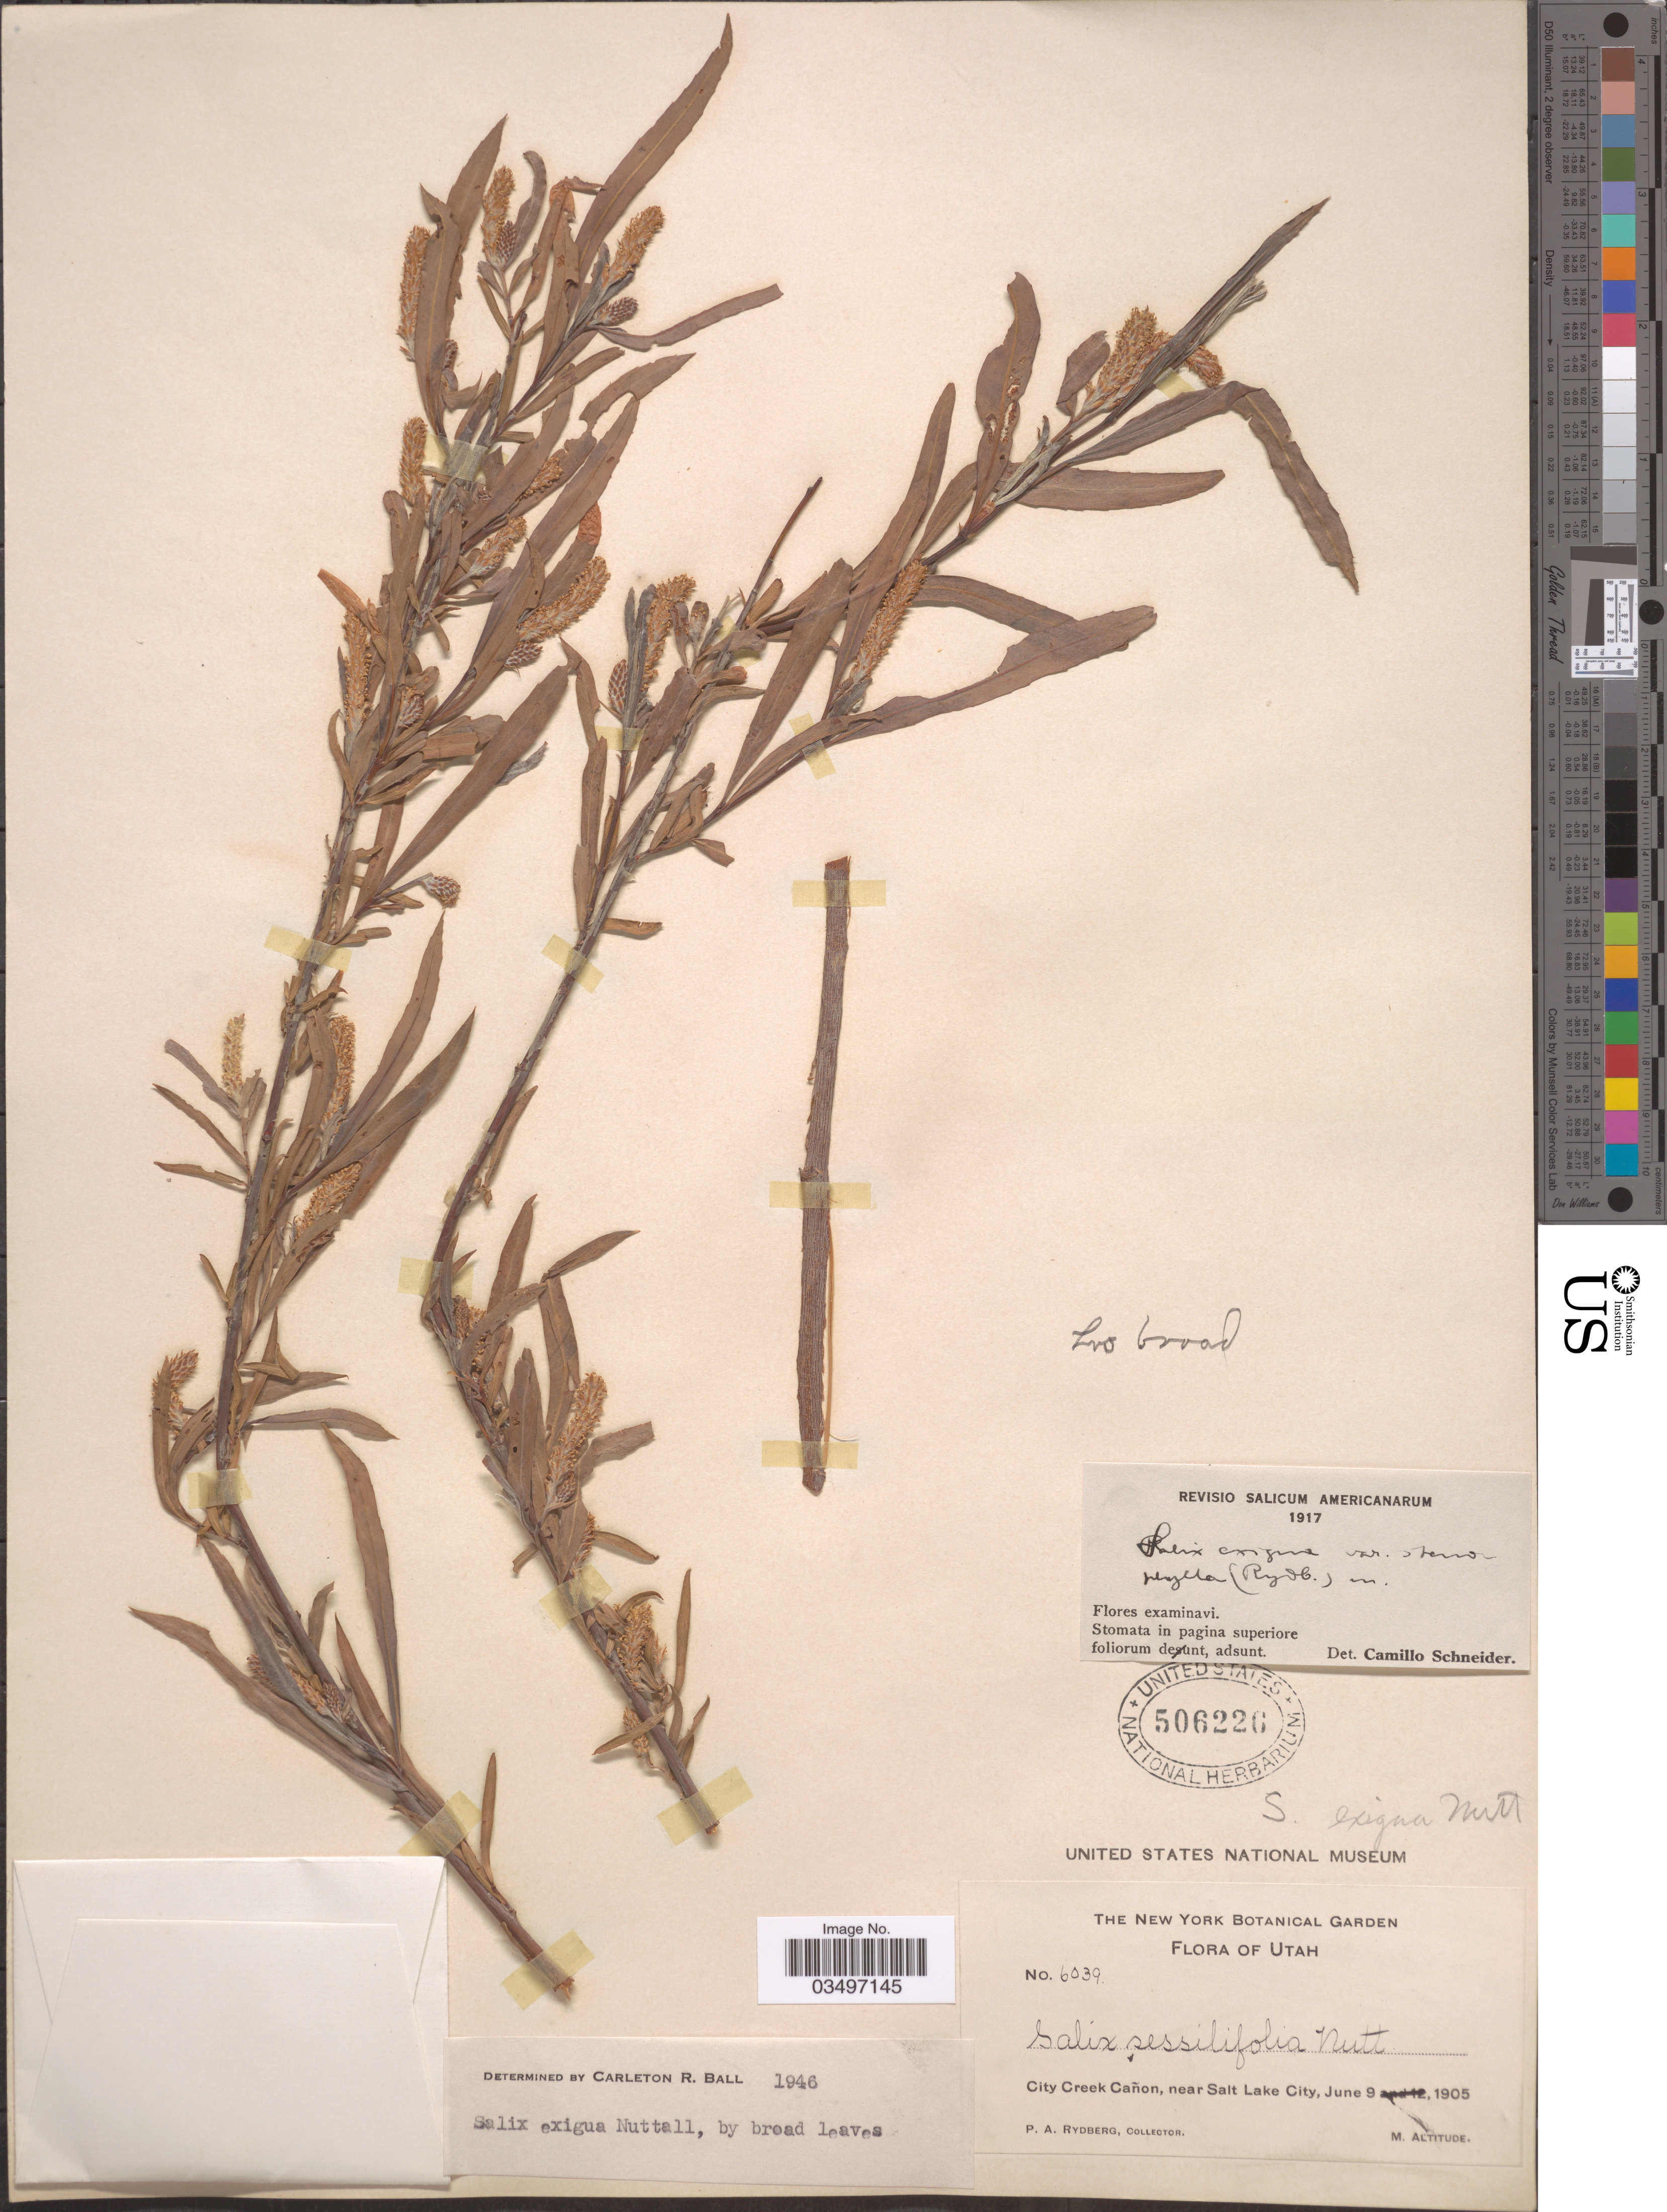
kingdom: Plantae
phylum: Tracheophyta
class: Magnoliopsida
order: Malpighiales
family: Salicaceae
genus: Salix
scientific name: Salix exigua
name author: Nutt.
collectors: P. A. Rydberg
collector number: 6039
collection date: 1905-06-09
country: United States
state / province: Utah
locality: City Creek Cañon, near Salt Lake City.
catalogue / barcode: US 506220